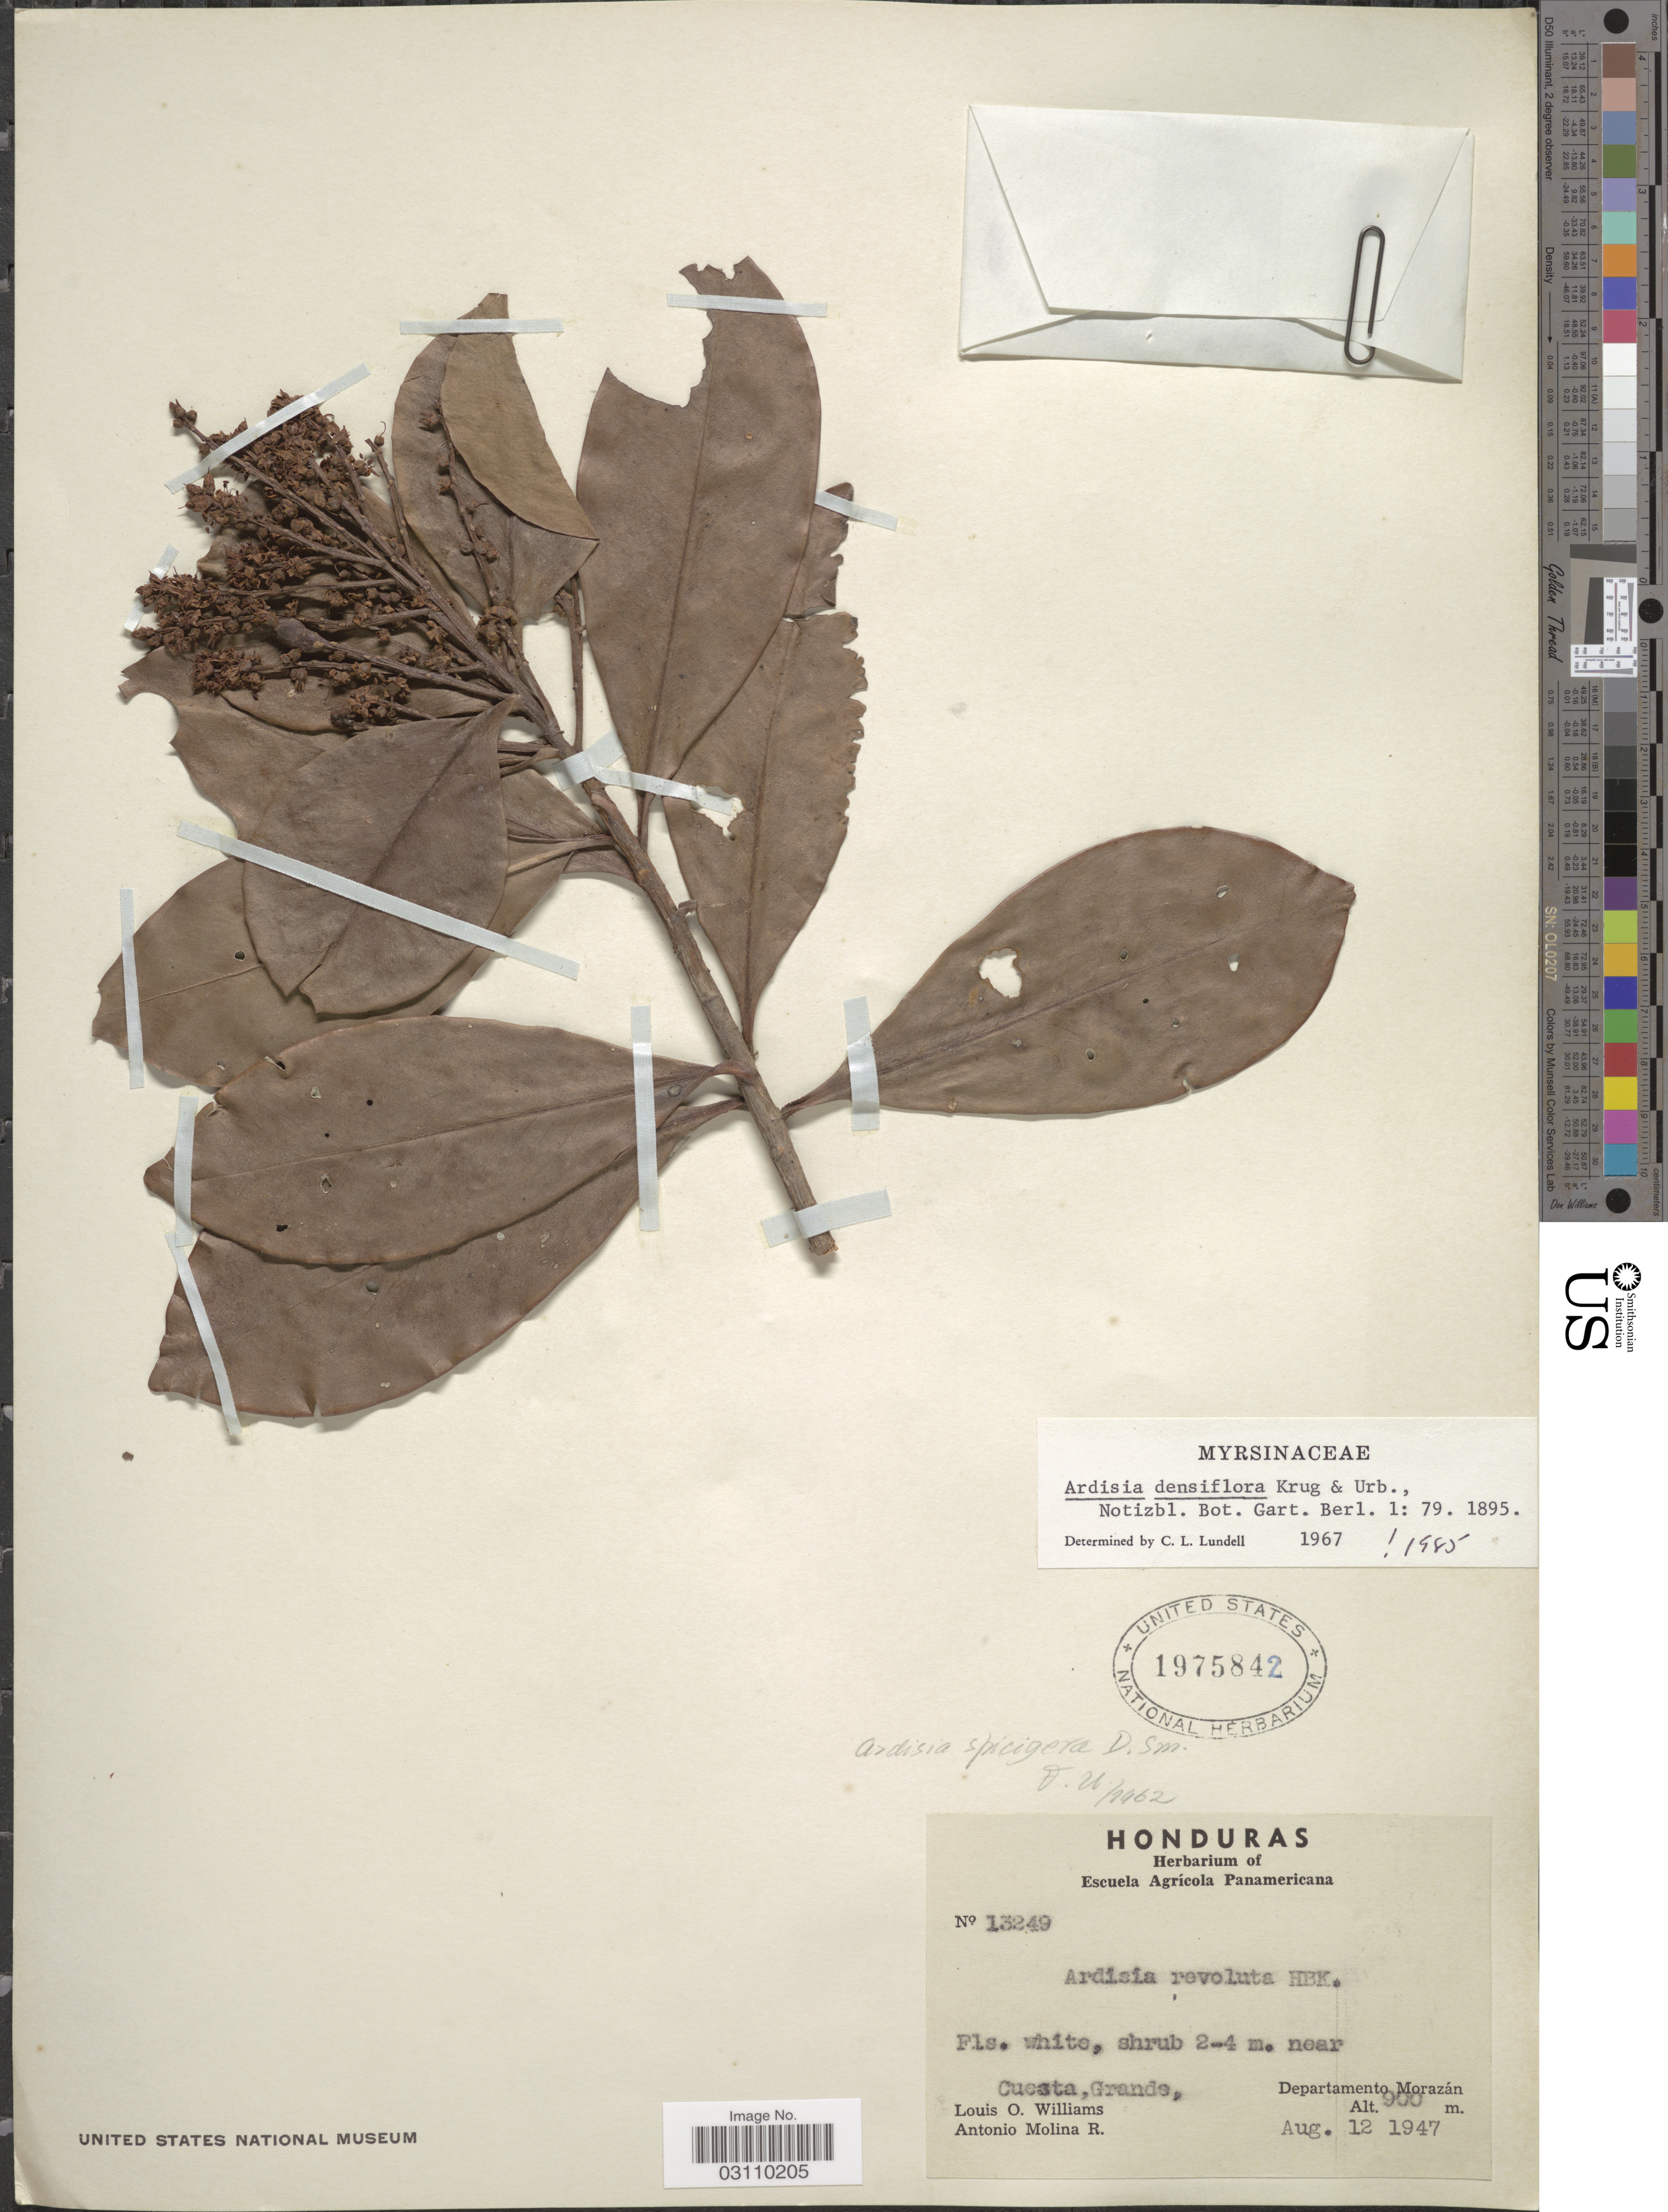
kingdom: Plantae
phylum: Tracheophyta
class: Magnoliopsida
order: Ericales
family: Primulaceae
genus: Ardisia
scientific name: Ardisia densiflora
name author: Krug & Urb.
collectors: L. O. Williams & A. Molina R.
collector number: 13249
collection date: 1947-08-12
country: Honduras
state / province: Fco. Morazán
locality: Cuesta, Grande, Departamento Morazán.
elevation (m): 900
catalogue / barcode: US 1975842